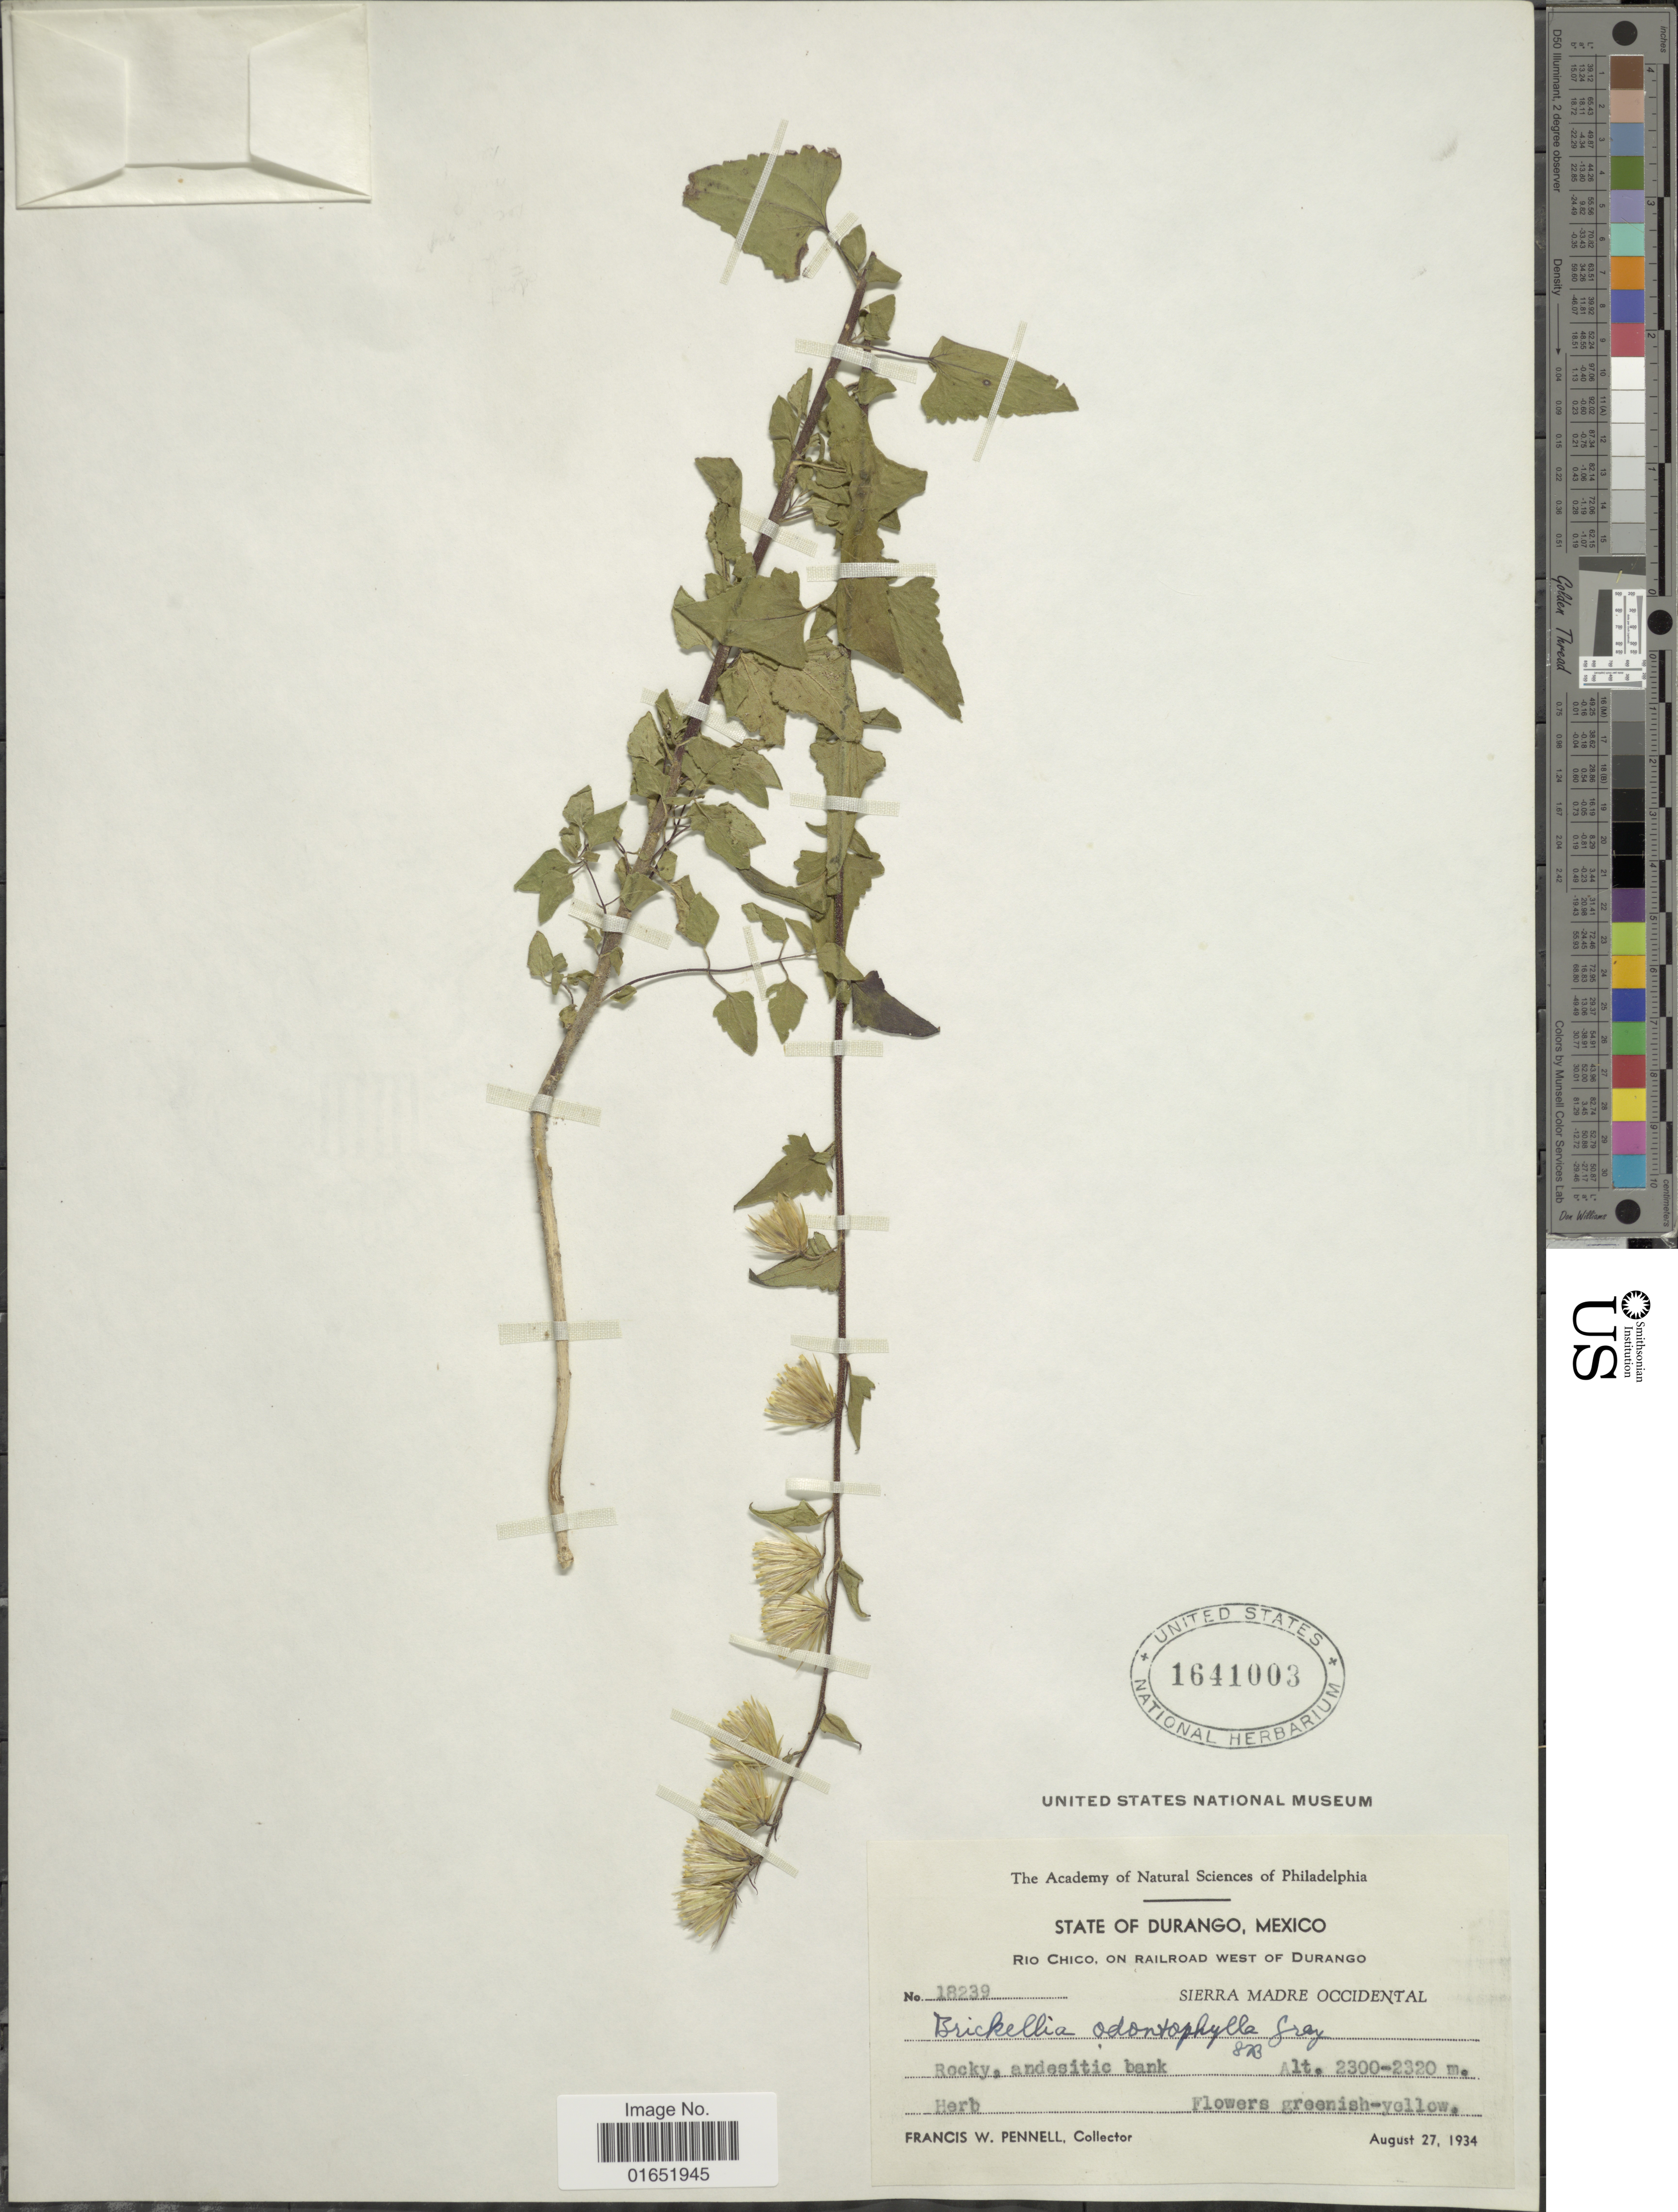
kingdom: Plantae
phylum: Tracheophyta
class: Magnoliopsida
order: Asterales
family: Asteraceae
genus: Brickellia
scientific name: Brickellia odontophylla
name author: A. Gray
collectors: F. W. Pennell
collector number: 18239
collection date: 1934-08-27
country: Mexico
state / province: Durango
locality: Rio Chico, on railroad west of Durango, Sierra Madre Occidental, Rocky, andesitic bank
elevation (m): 2300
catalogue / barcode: US 1641003